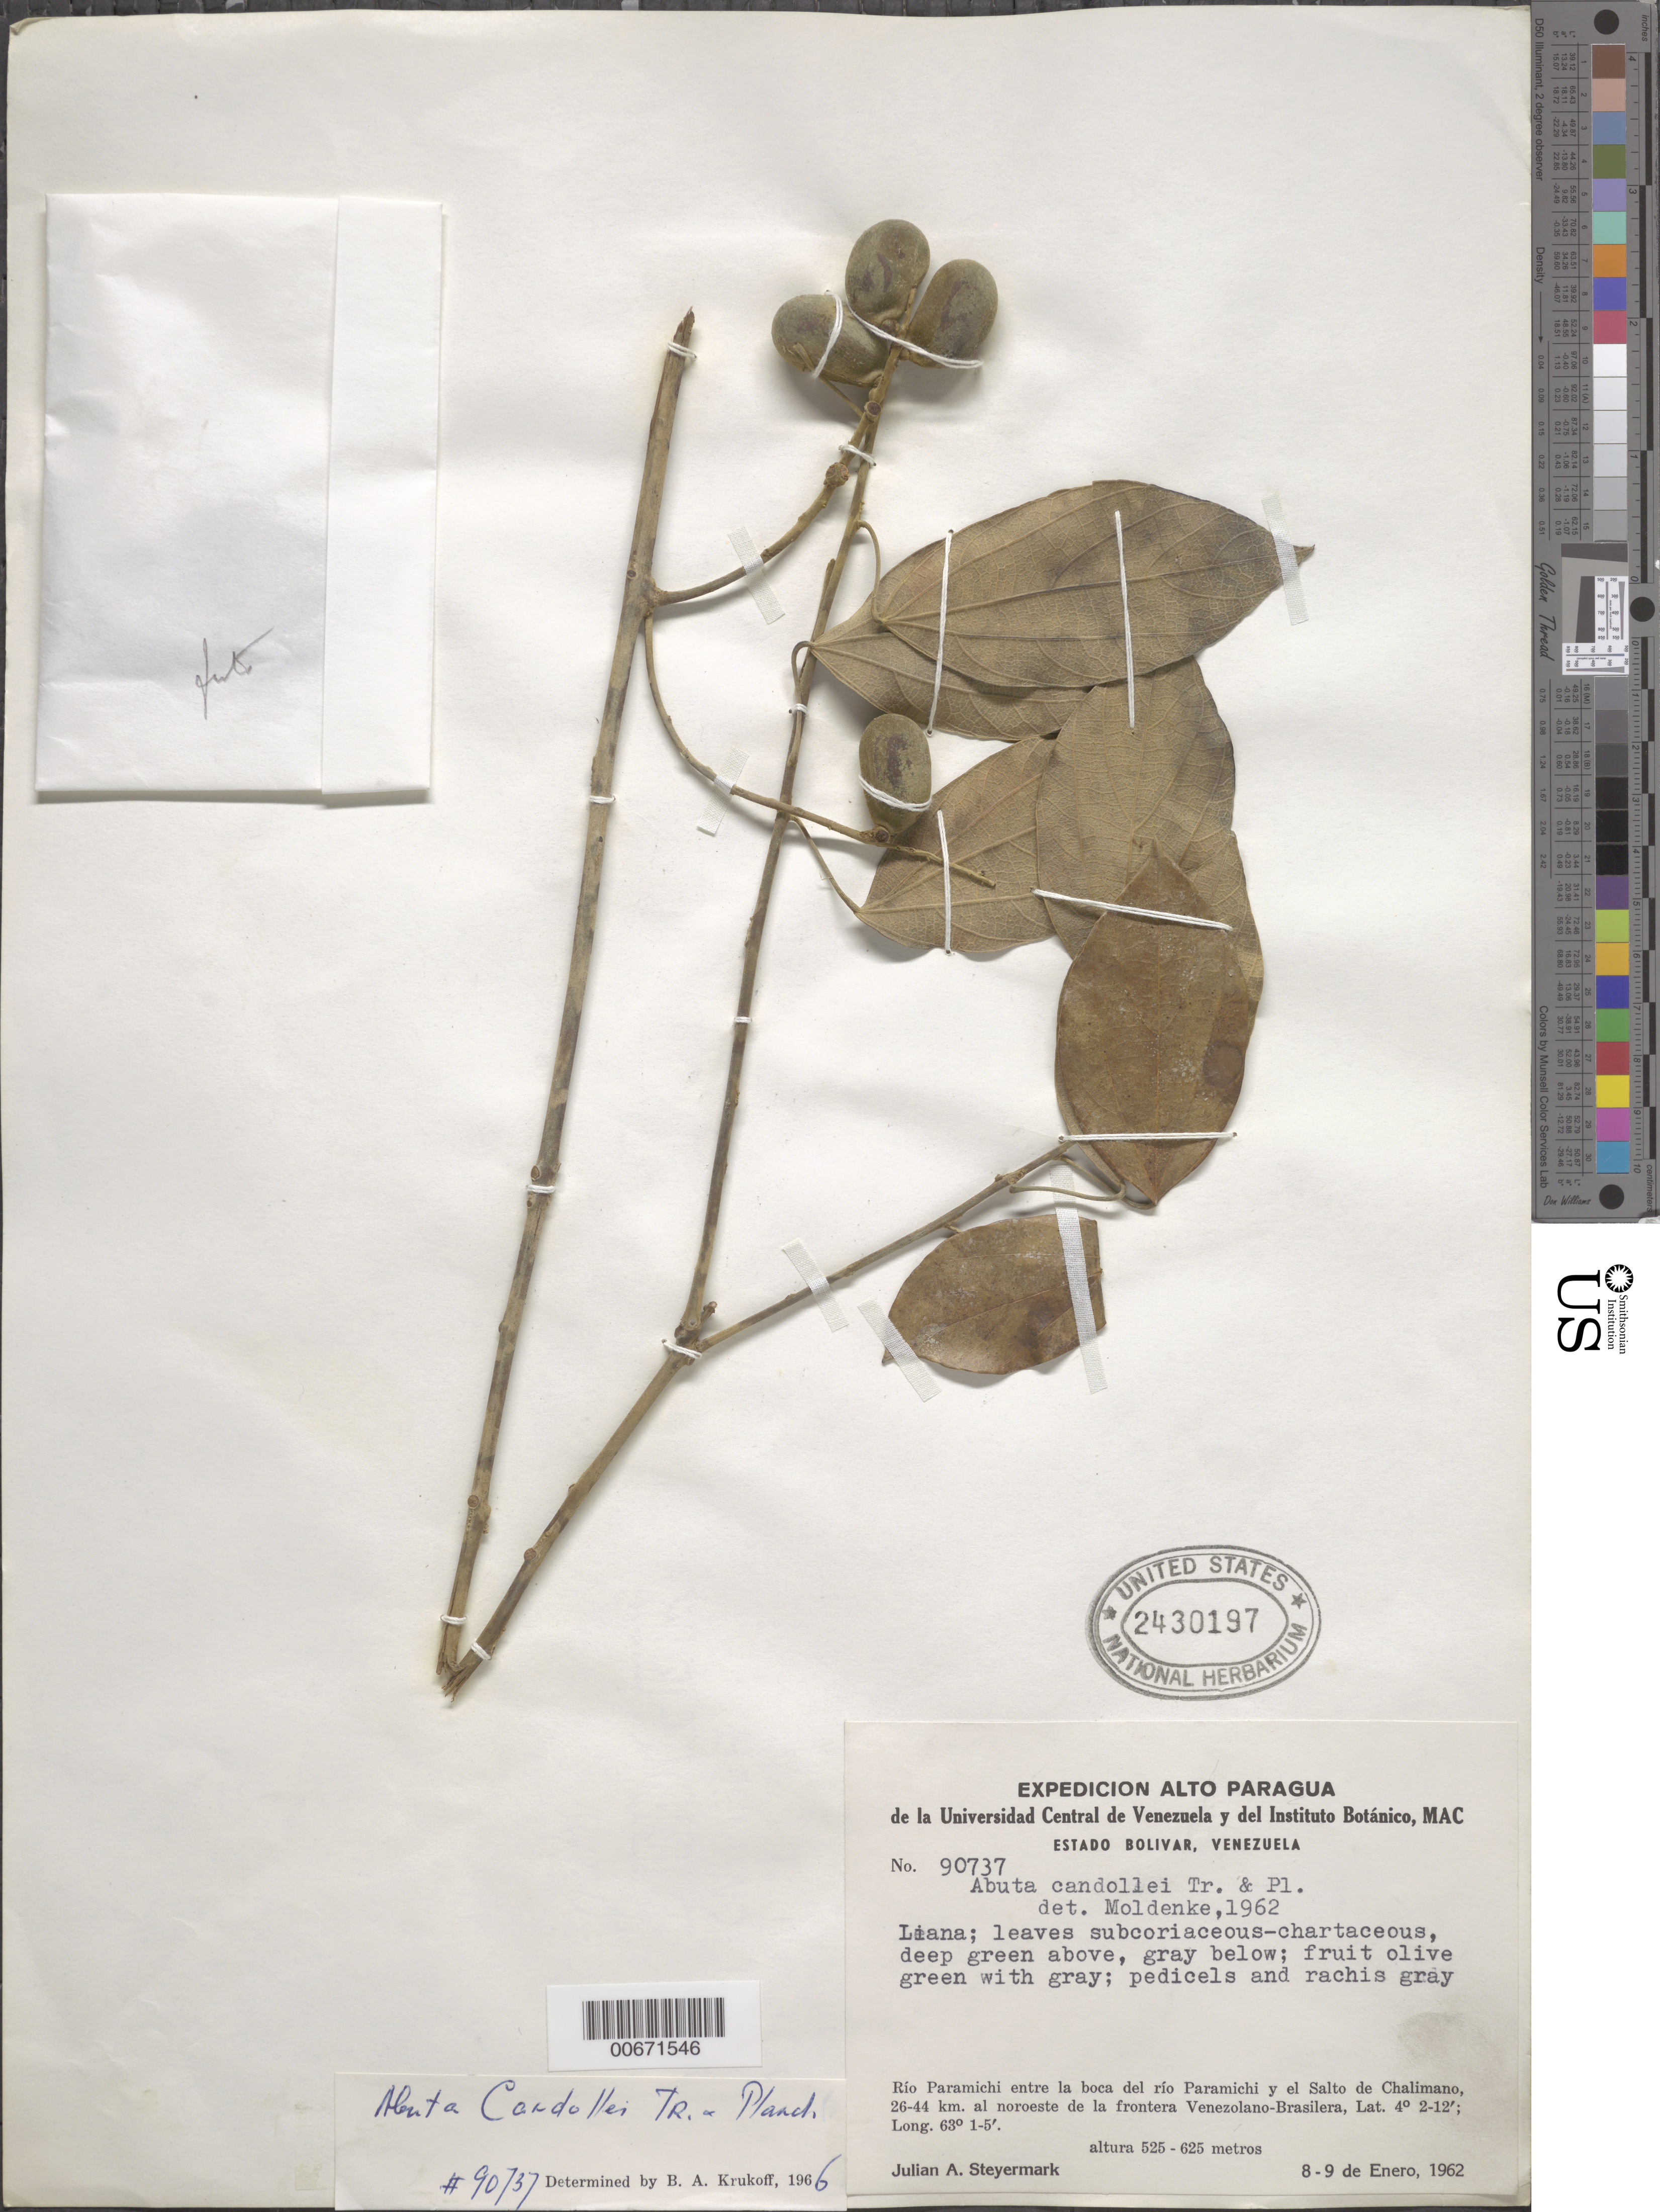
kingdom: Plantae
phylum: Tracheophyta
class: Magnoliopsida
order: Ranunculales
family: Menispermaceae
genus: Abuta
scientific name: Abuta candollei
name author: Triana & Planch.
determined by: Krukoff, B. A.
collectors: J. Steyermark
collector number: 90737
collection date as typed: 8-Jan-62 to 9-Jan-62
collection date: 1962-01-08/1962-01-09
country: Venezuela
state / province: Bolívar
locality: Río Paramichi entre la boca del río Paramichi y el Salto de Chalimano, 26-44 NE de la Venezuela-Brazil border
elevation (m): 525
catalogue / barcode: US 2430197